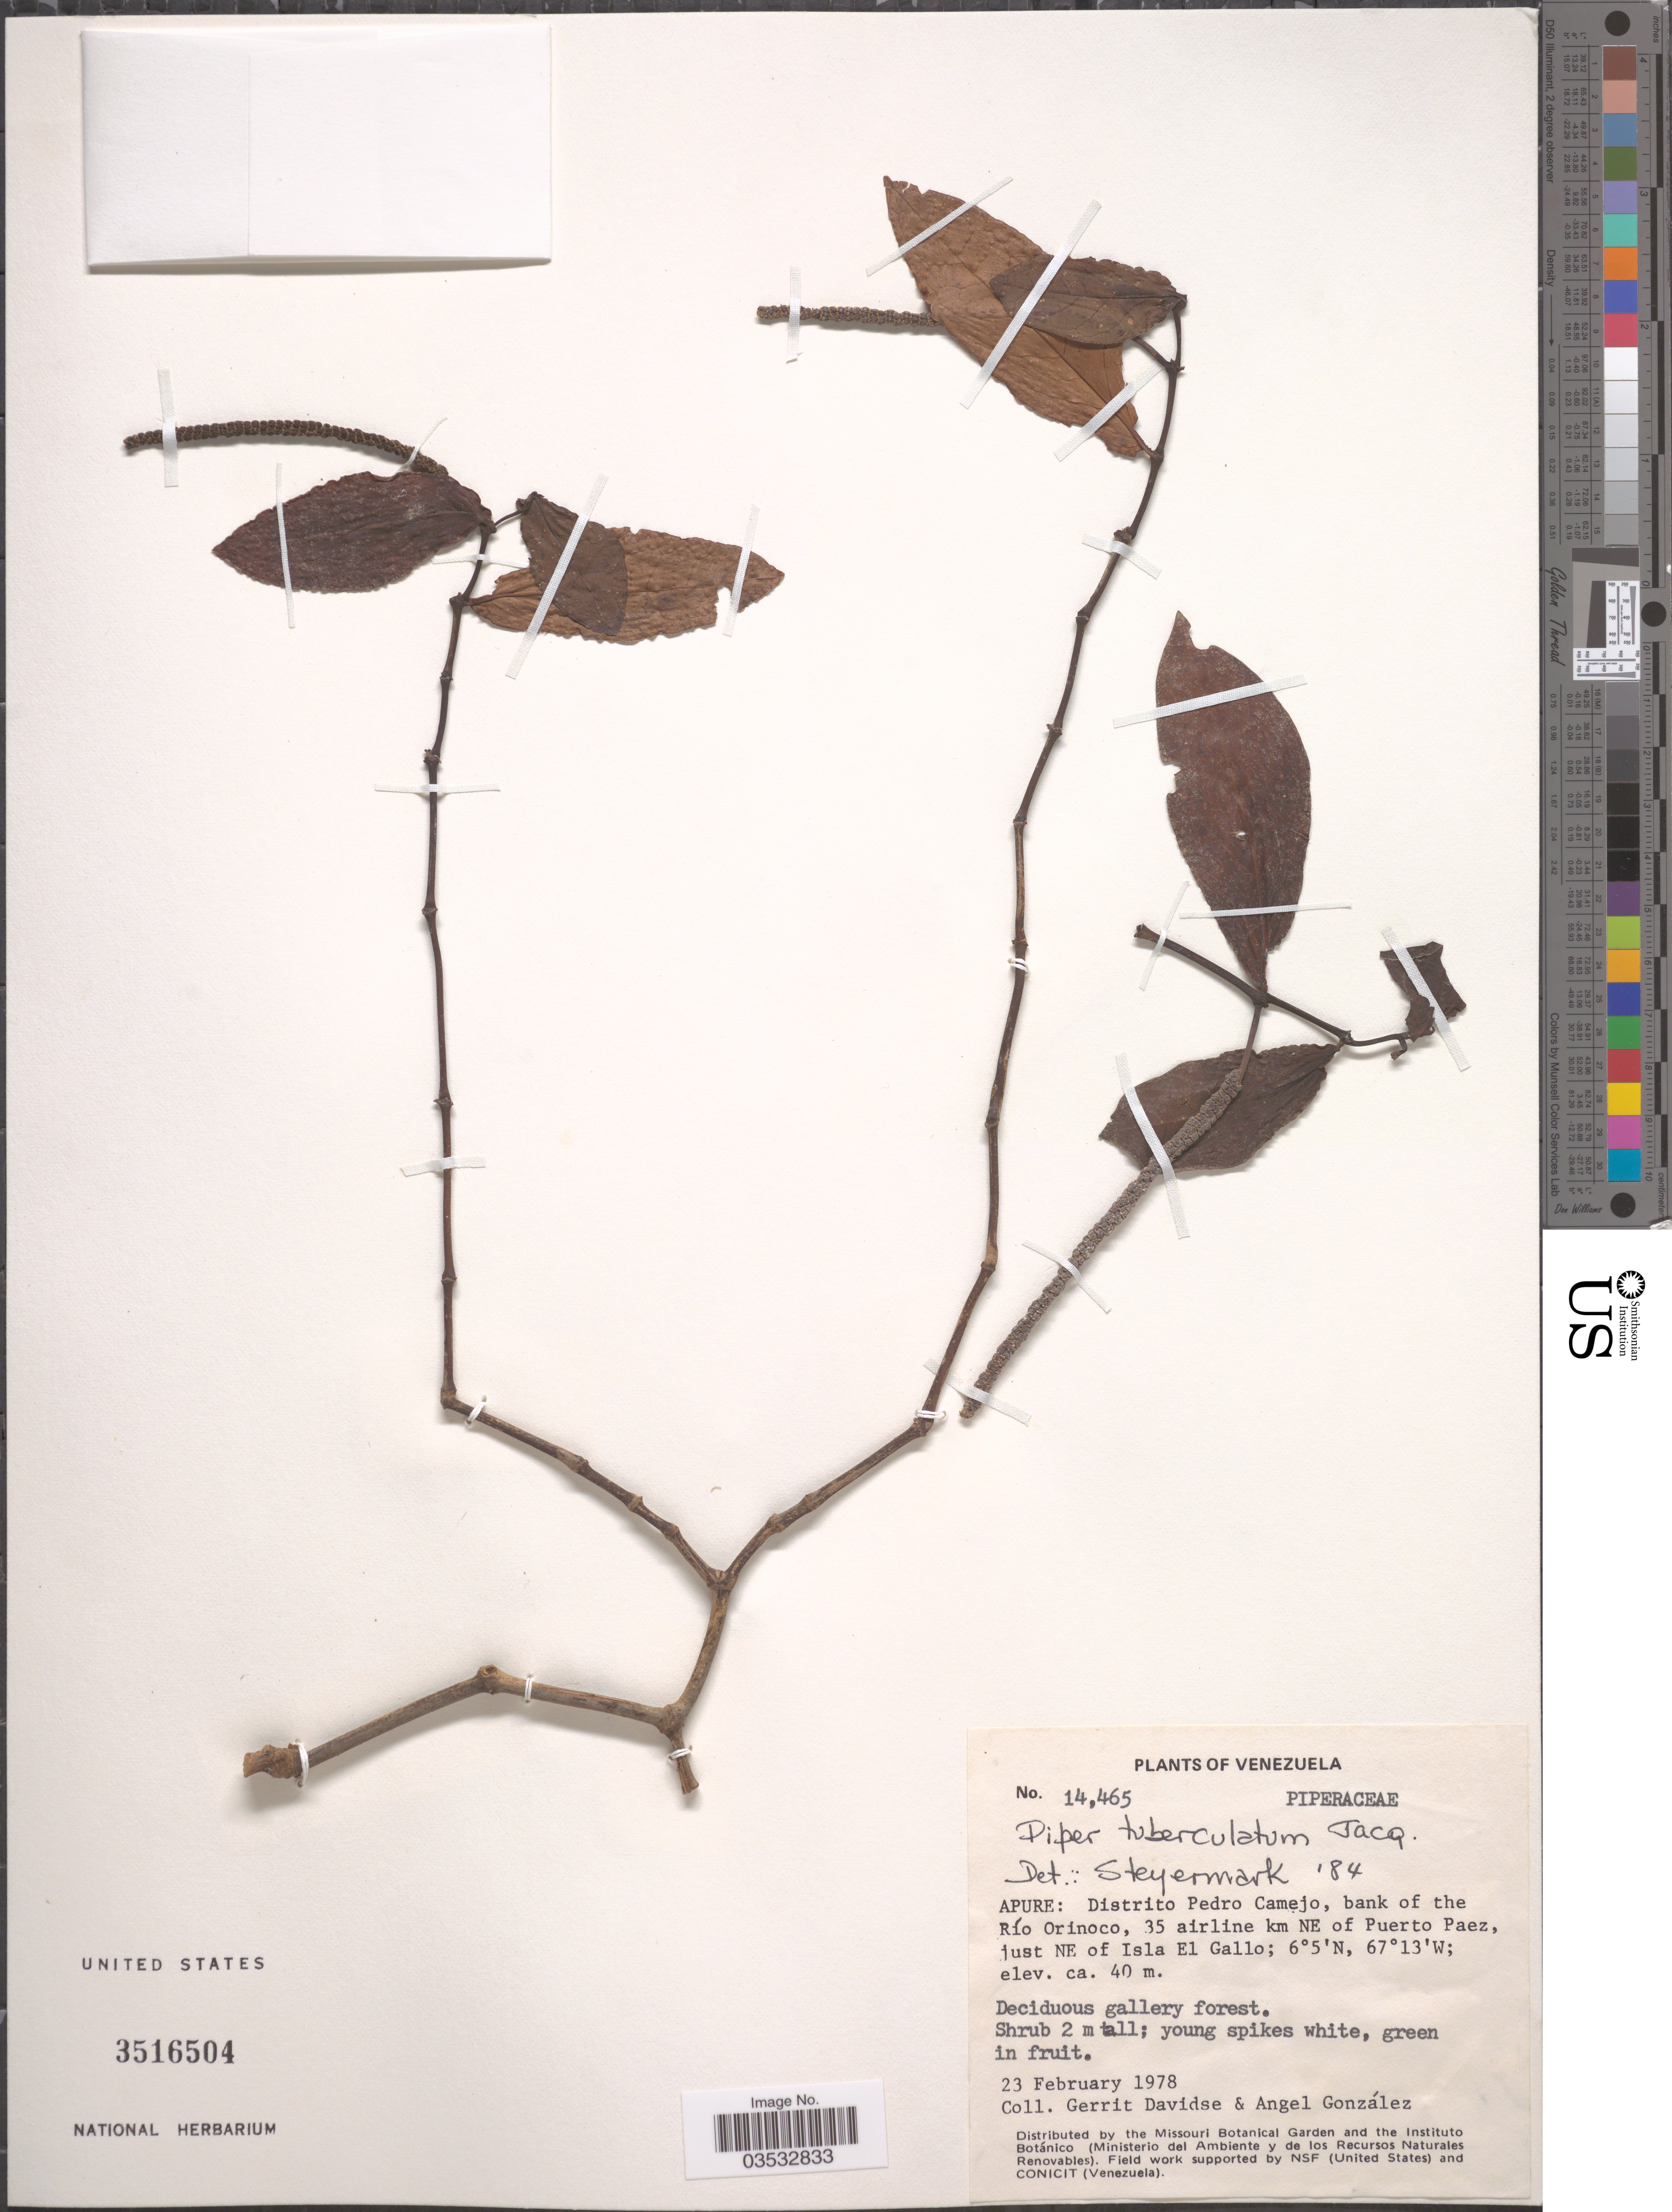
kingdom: Plantae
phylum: Tracheophyta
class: Magnoliopsida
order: Piperales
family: Piperaceae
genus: Piper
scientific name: Piper tuberculatum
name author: Jacq.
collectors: G. Davidse & A. C. González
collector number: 14465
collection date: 1978-02-23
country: Venezuela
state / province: Apure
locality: Distrito Pedro Camejo, bank of the Río Orinoco, 35 airline km NE of Puerto Paez, just NE of Isla El Gallo.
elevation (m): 40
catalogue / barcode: US 3516504